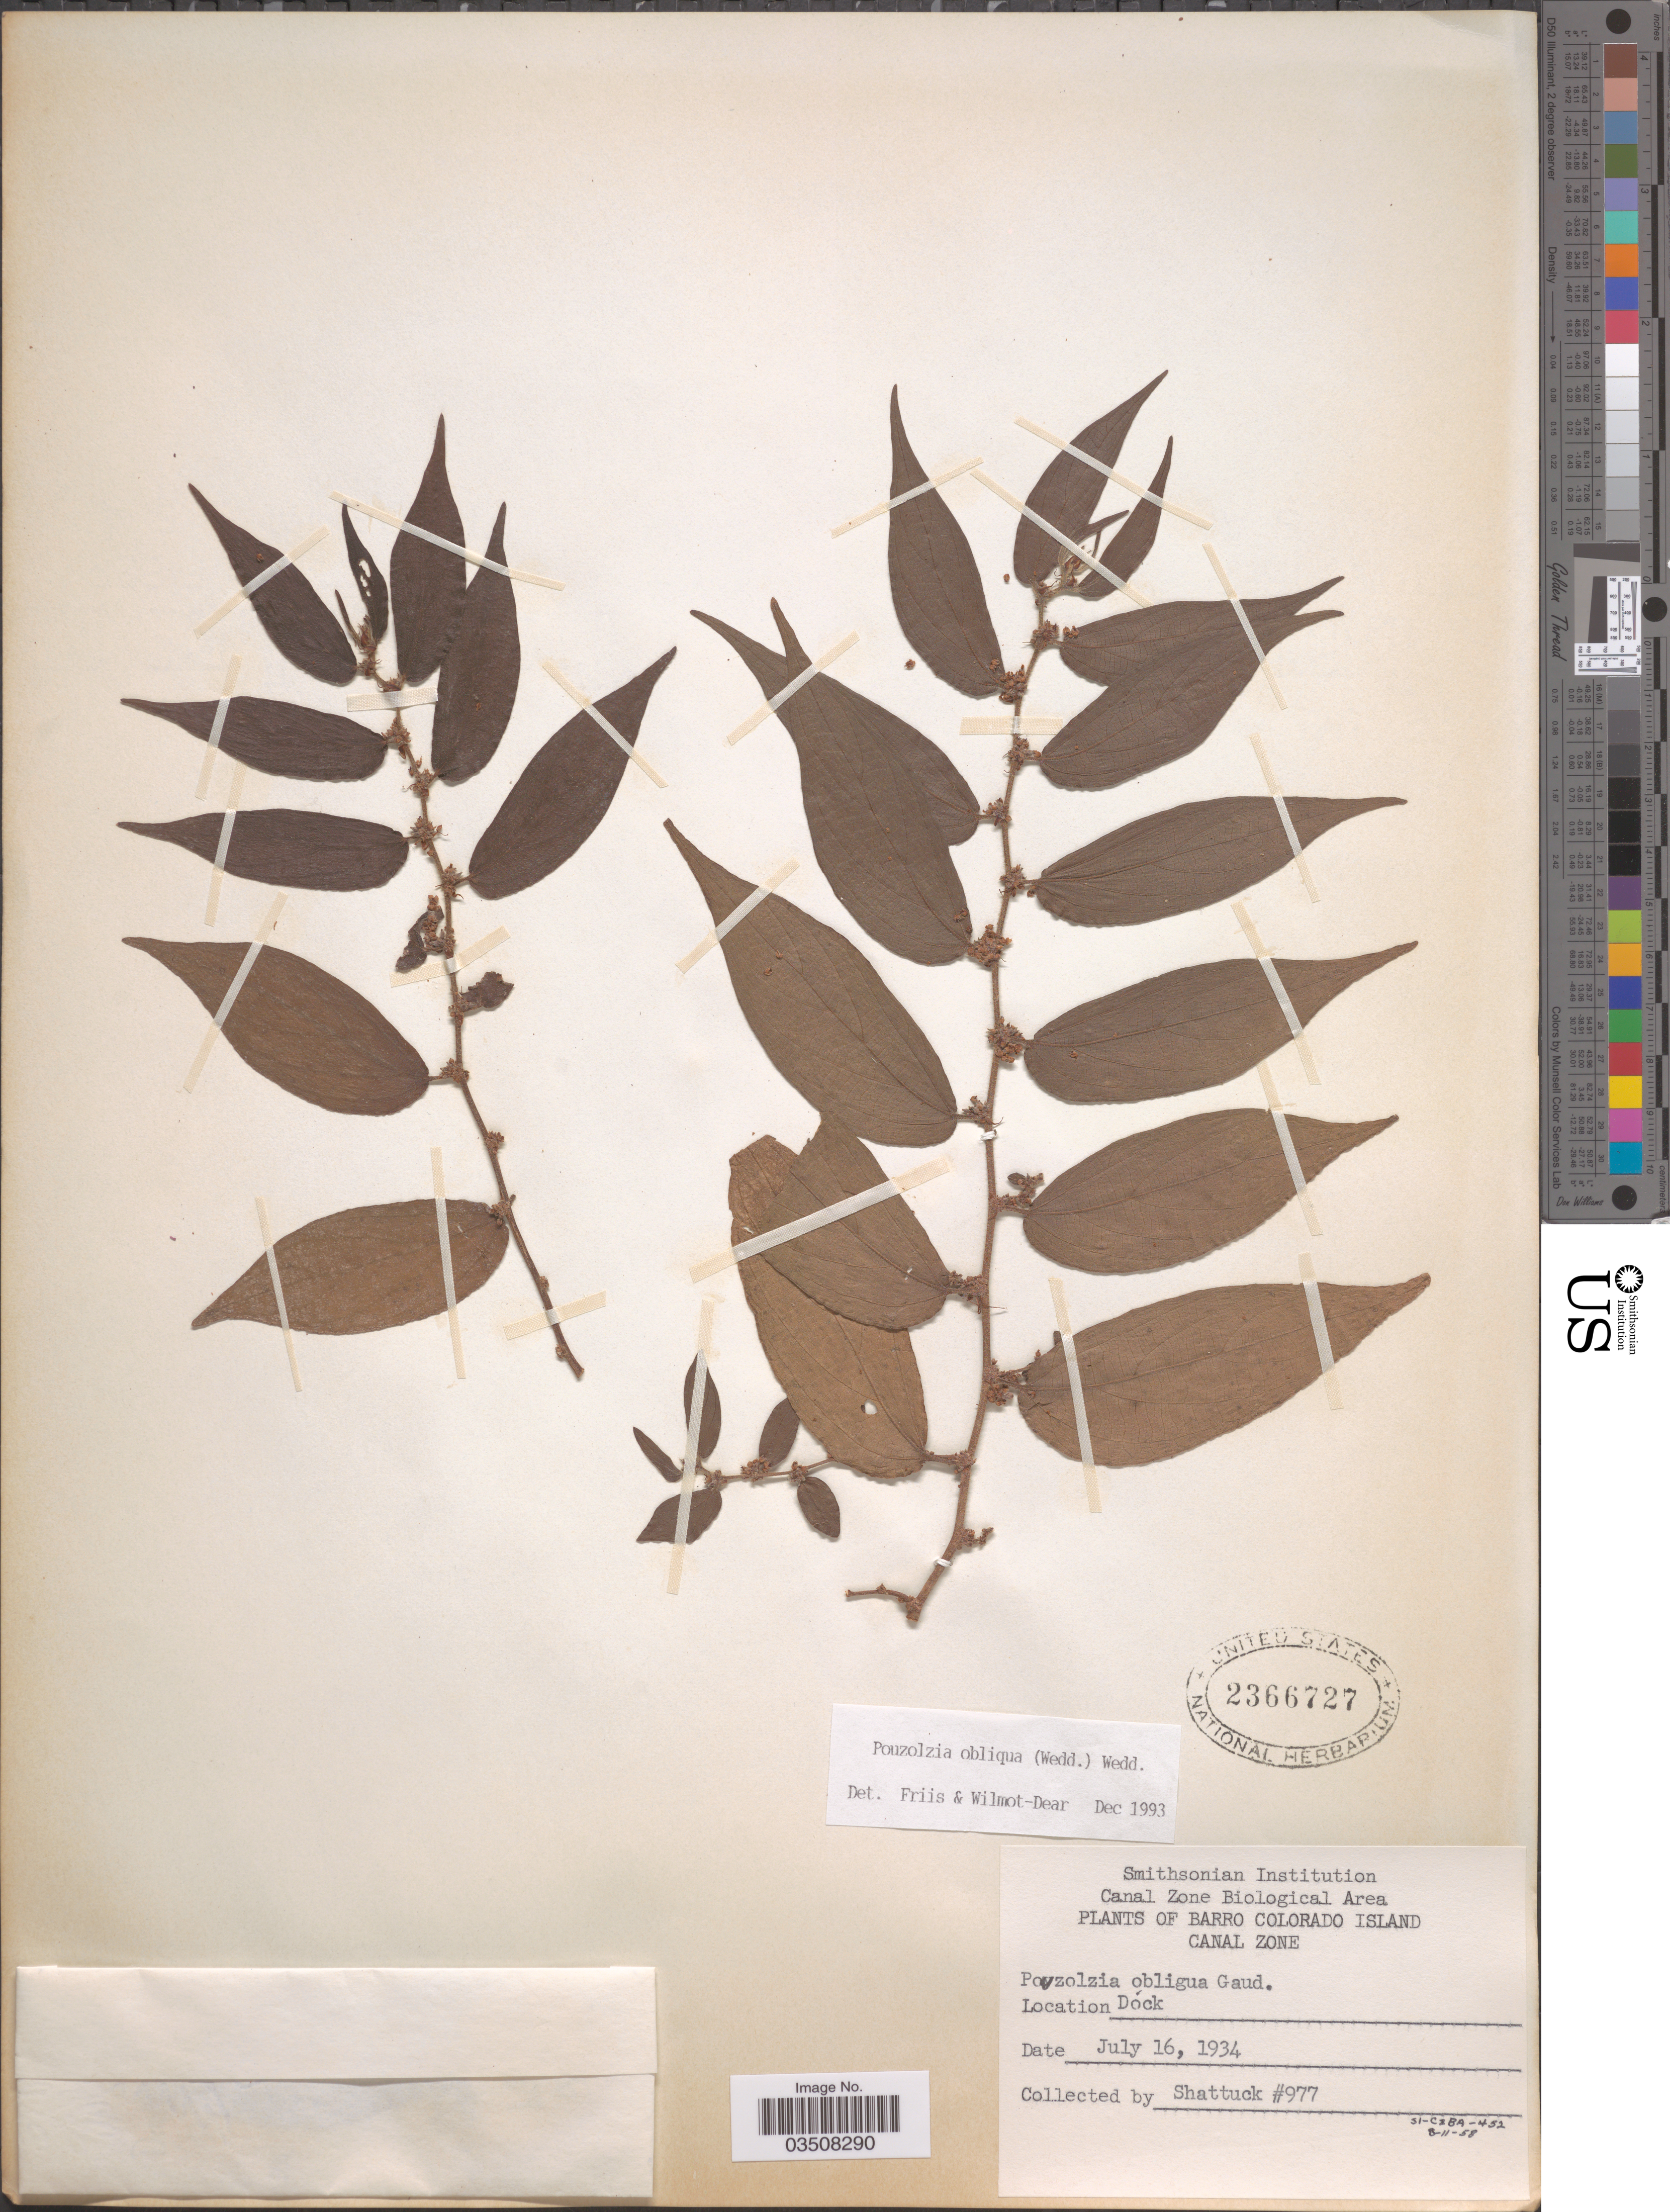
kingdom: Plantae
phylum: Tracheophyta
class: Magnoliopsida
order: Rosales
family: Urticaceae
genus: Pouzolzia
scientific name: Pouzolzia obliqua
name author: (Poepp.) Gaudich.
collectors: Shattuck, --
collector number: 977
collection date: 1934-07-16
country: Panama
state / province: Panamá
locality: Barro Colorado Island, Canal Zone. Dock.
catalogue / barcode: US 2366727